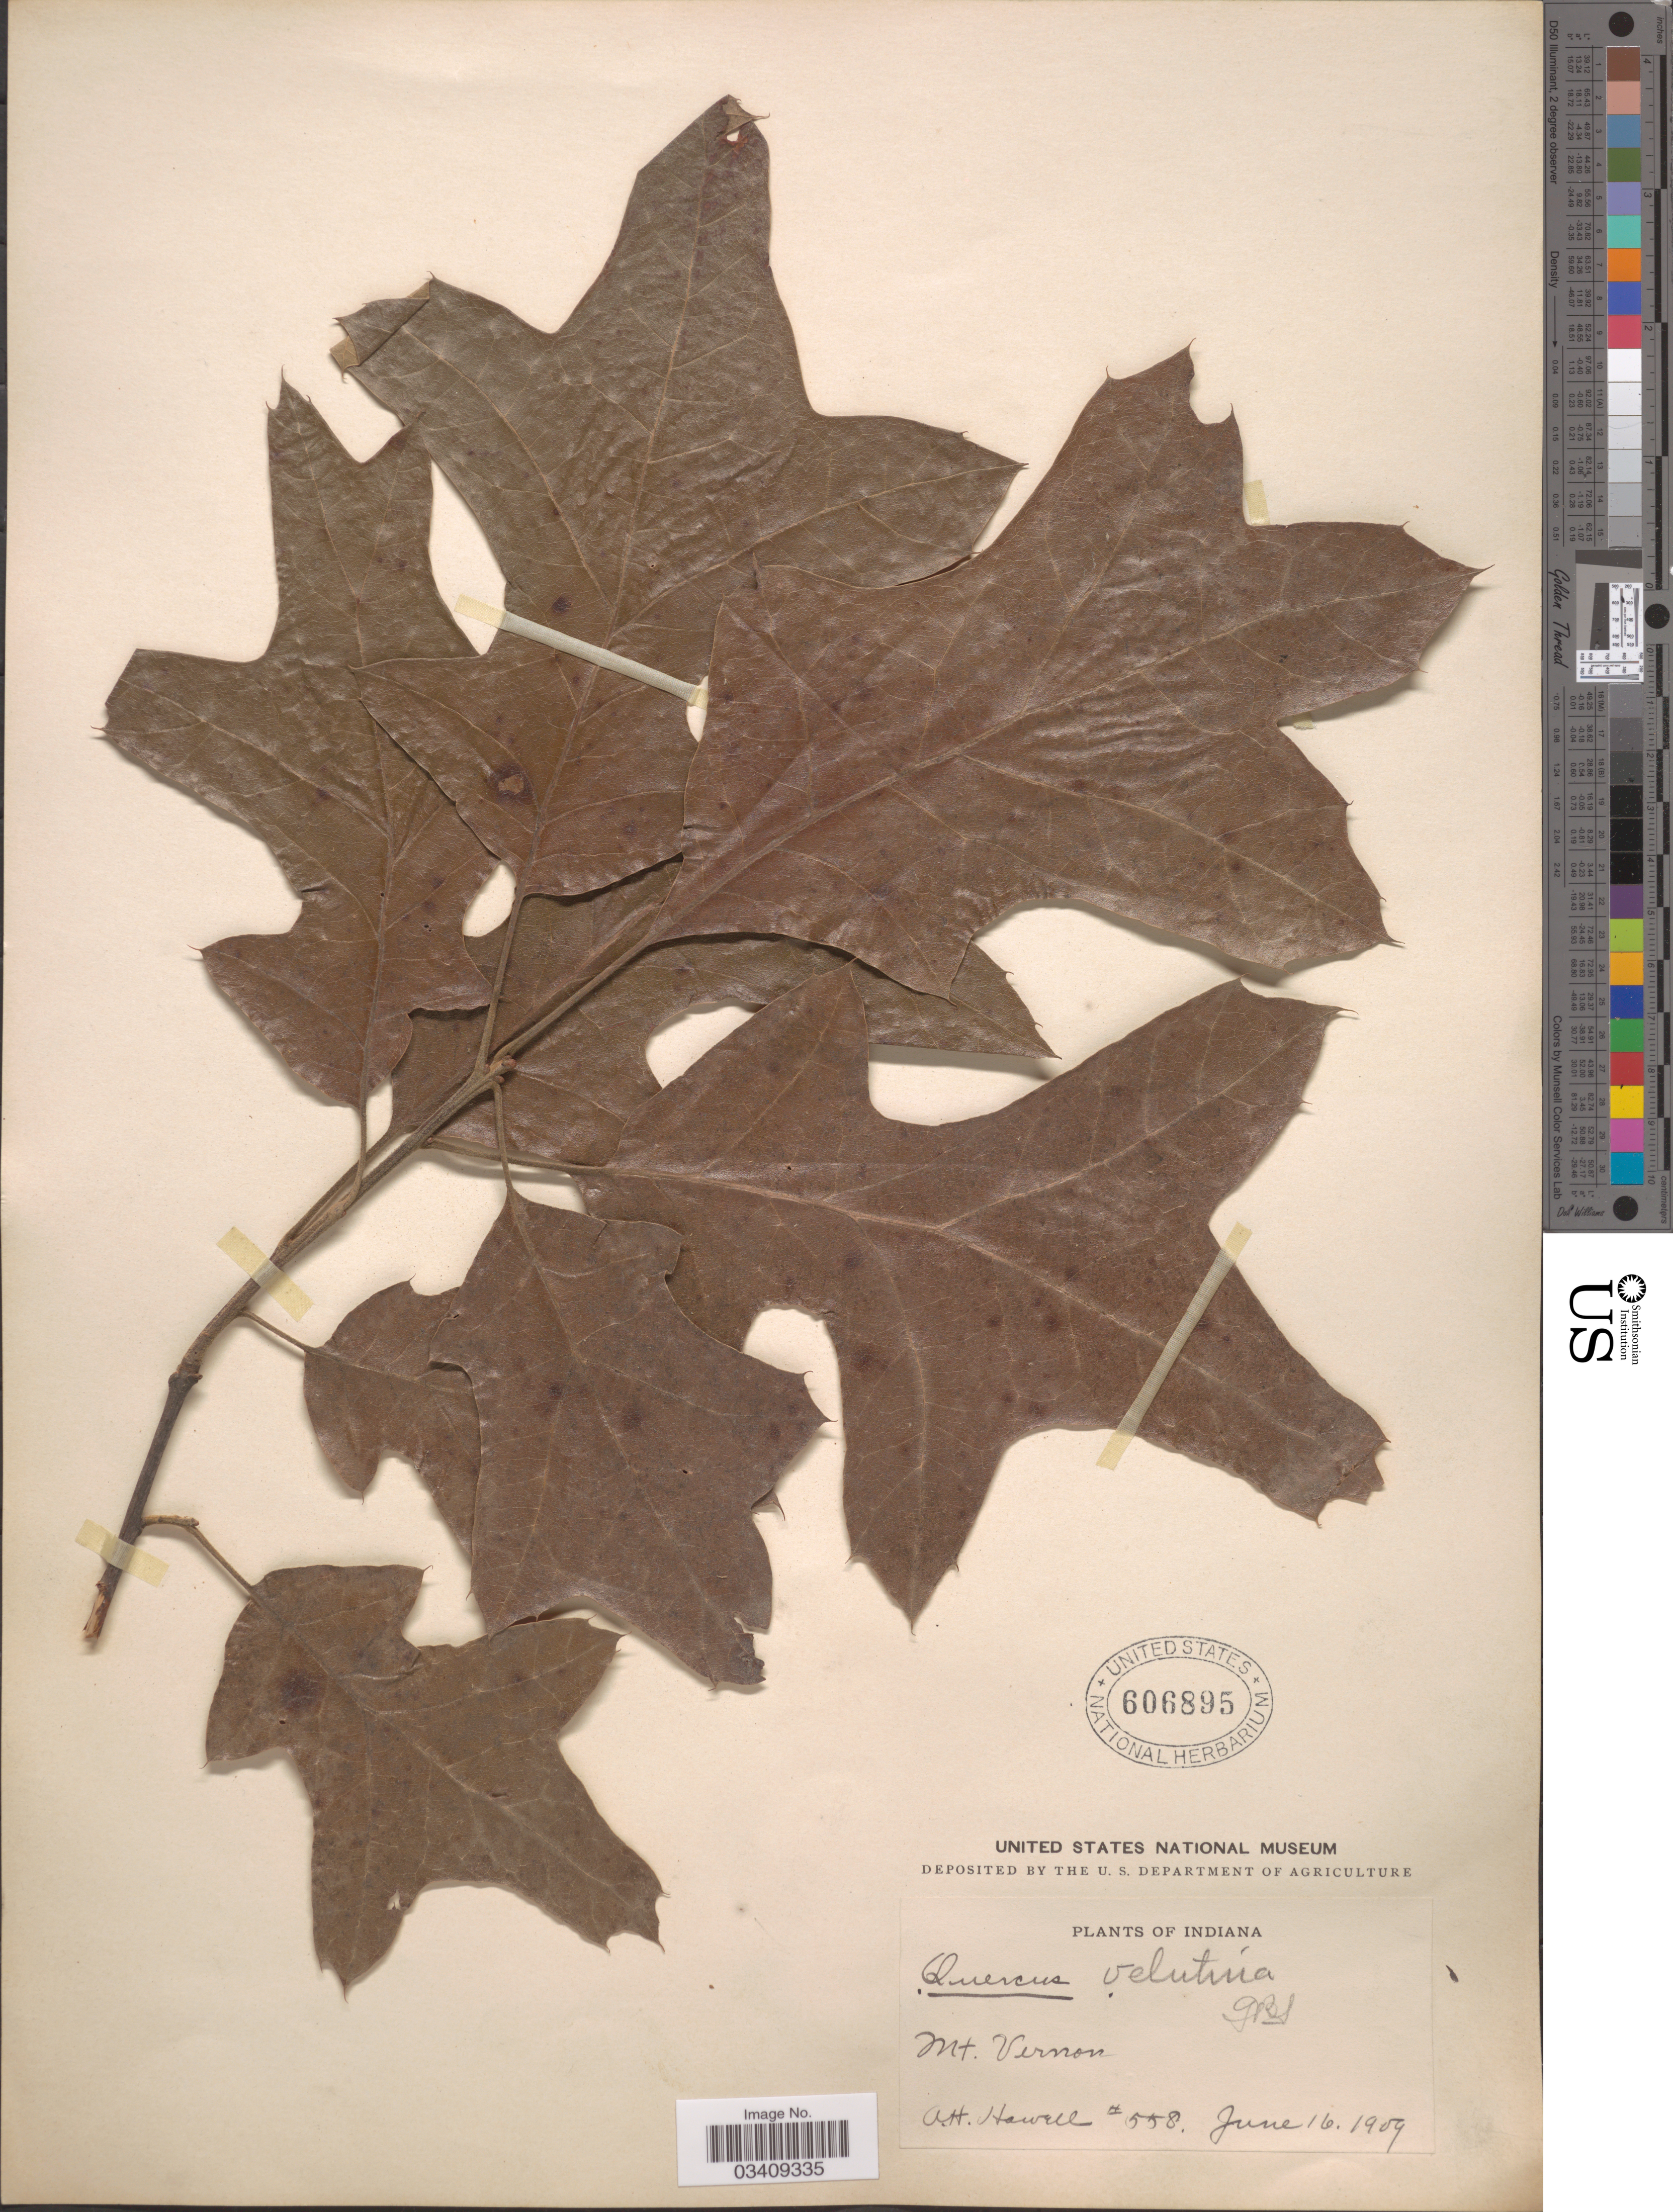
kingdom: Plantae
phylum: Tracheophyta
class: Magnoliopsida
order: Fagales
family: Fagaceae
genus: Quercus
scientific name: Quercus velutina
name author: Lam.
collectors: A. Howell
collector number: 558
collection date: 1909-06-16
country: United States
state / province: Indiana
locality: Mt. Vernon.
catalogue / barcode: US 606895